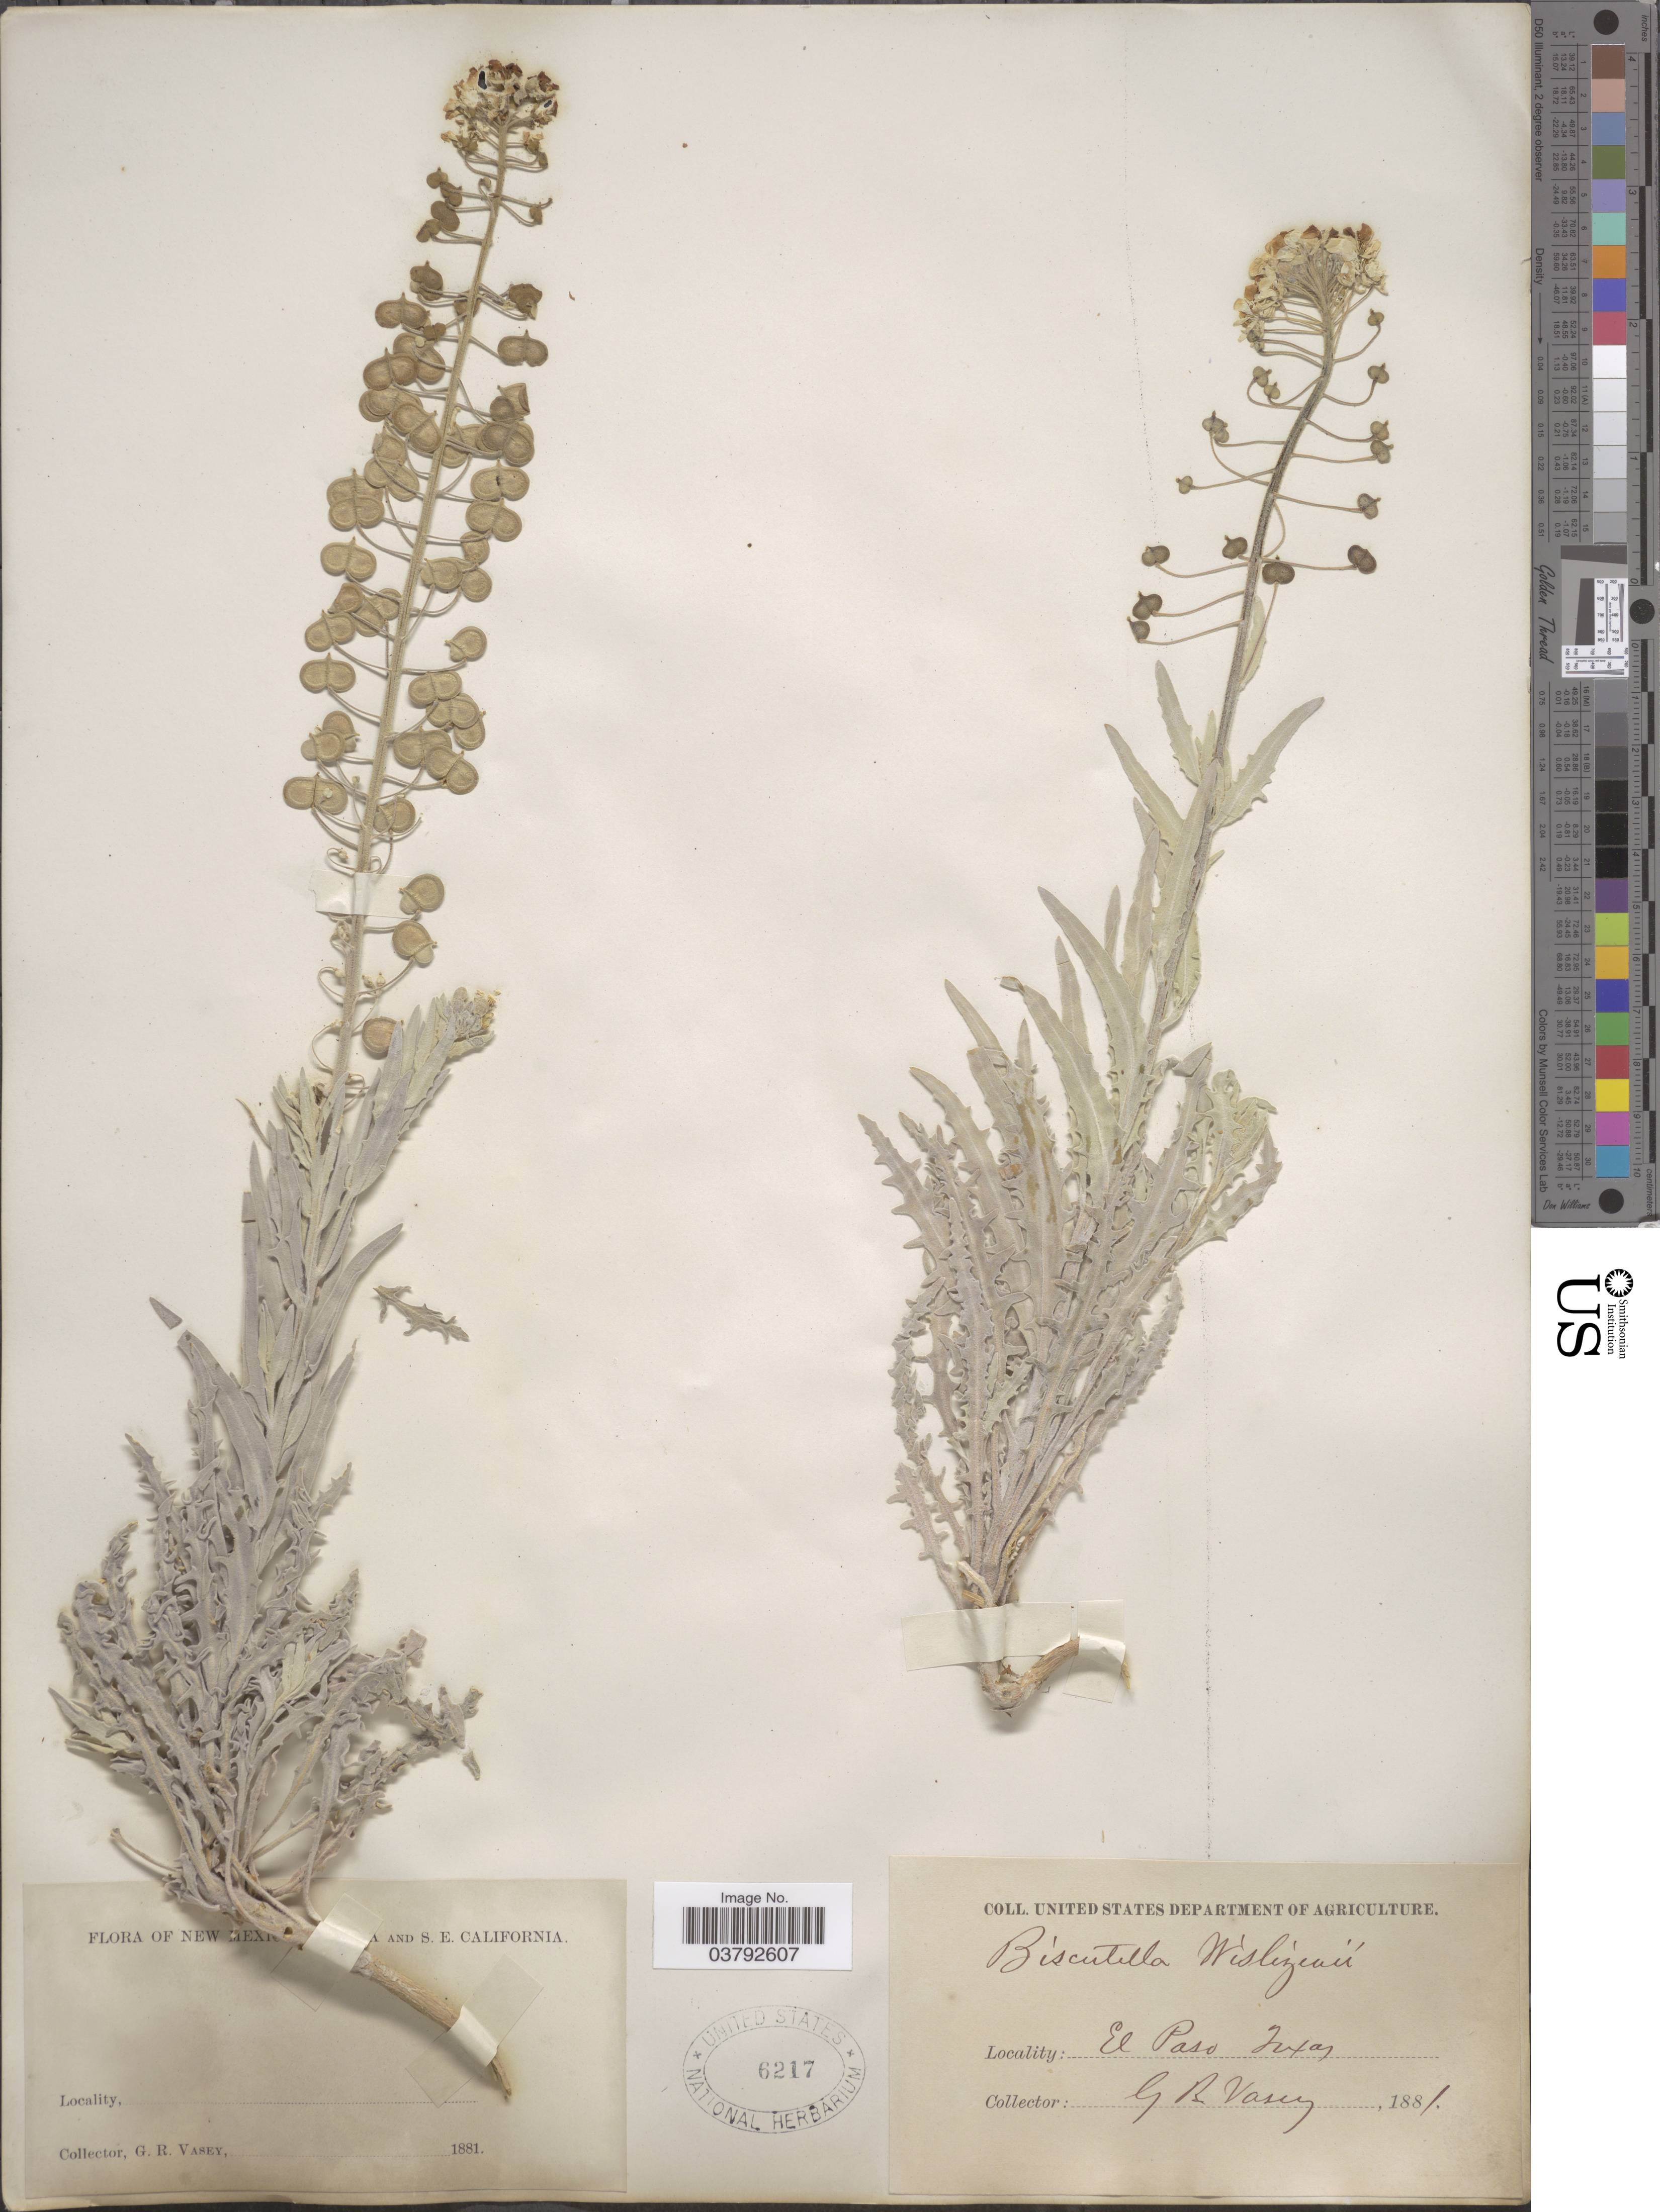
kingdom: Plantae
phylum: Tracheophyta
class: Magnoliopsida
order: Brassicales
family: Brassicaceae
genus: Dithyrea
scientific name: Dithyrea wislizeni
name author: Engelm.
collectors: G. R. Vasey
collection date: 1881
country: United States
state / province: Texas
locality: El Paso.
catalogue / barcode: US 6217